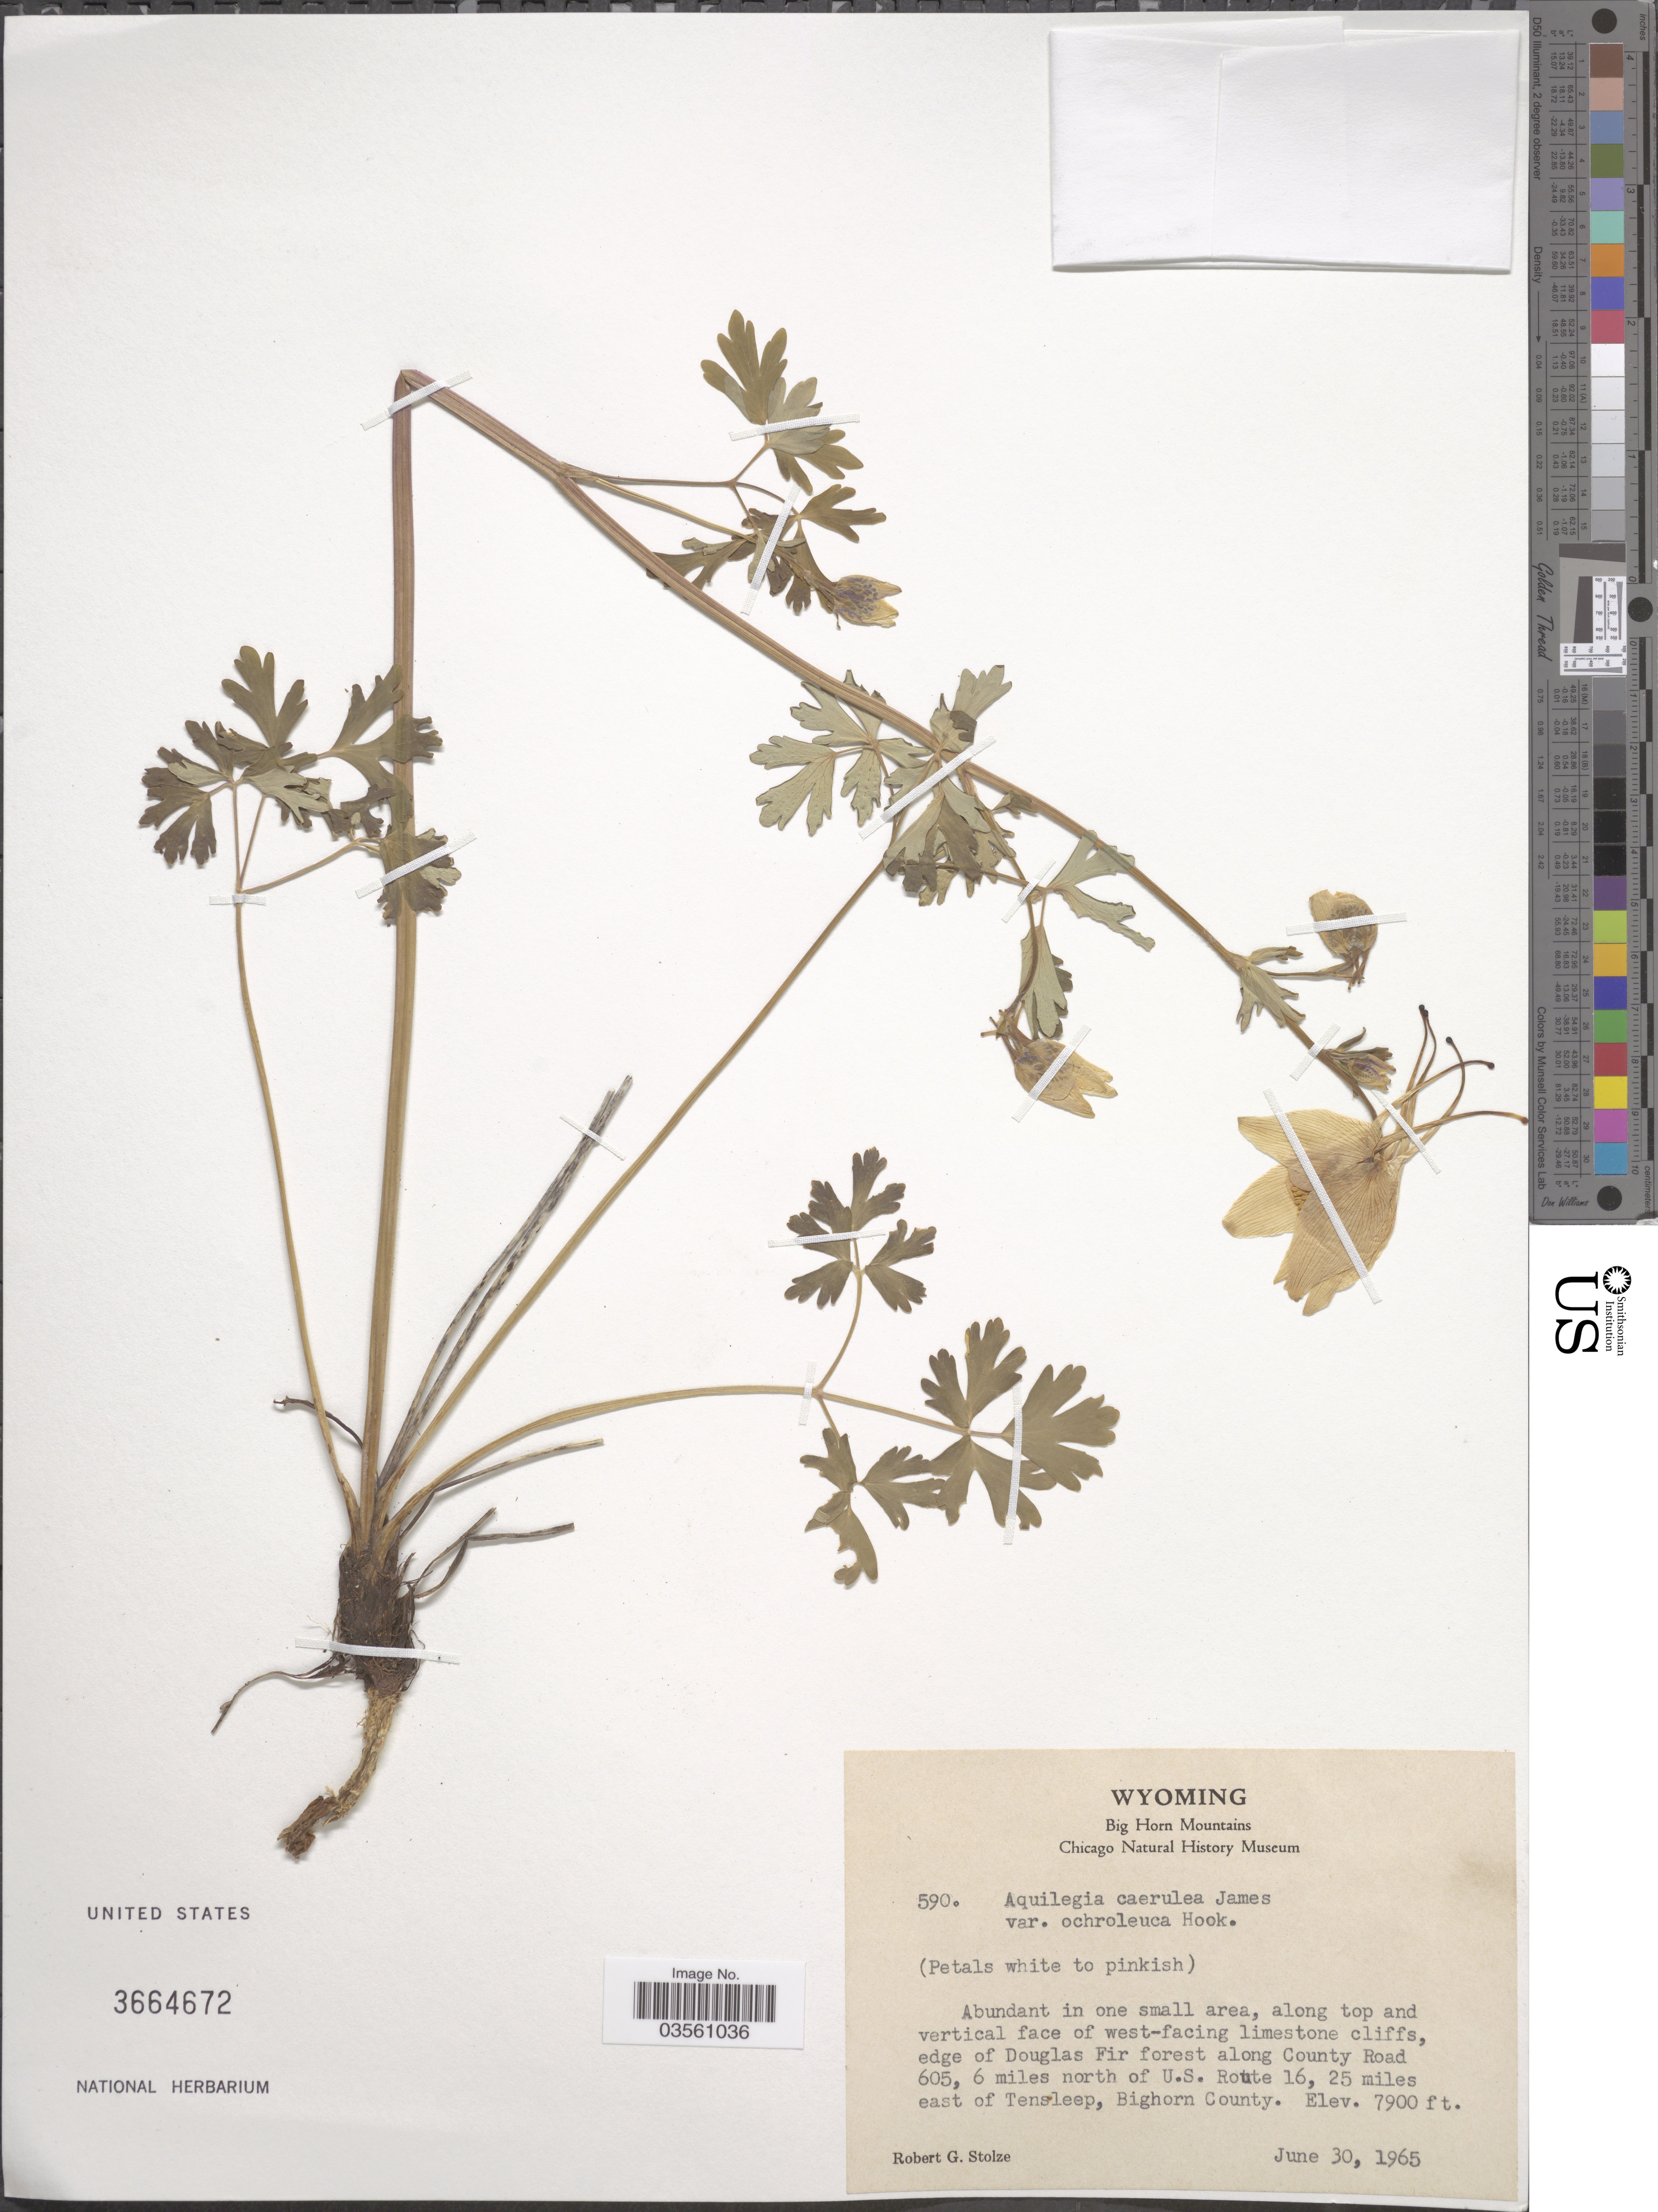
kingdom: Plantae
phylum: Tracheophyta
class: Magnoliopsida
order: Ranunculales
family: Ranunculaceae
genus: Aquilegia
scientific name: Aquilegia coerulea var. ochroleuca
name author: Hook.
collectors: R. G. Stolze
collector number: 590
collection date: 1965-06-30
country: United States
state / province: Wyoming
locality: Big Horn Mountains. Edge of Douglas Fir forest along County Road 605, 6 miles north of U.S. Route 16, 25 miles east of Tensleep, Bighorn County.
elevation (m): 2408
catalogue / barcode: US 3664672